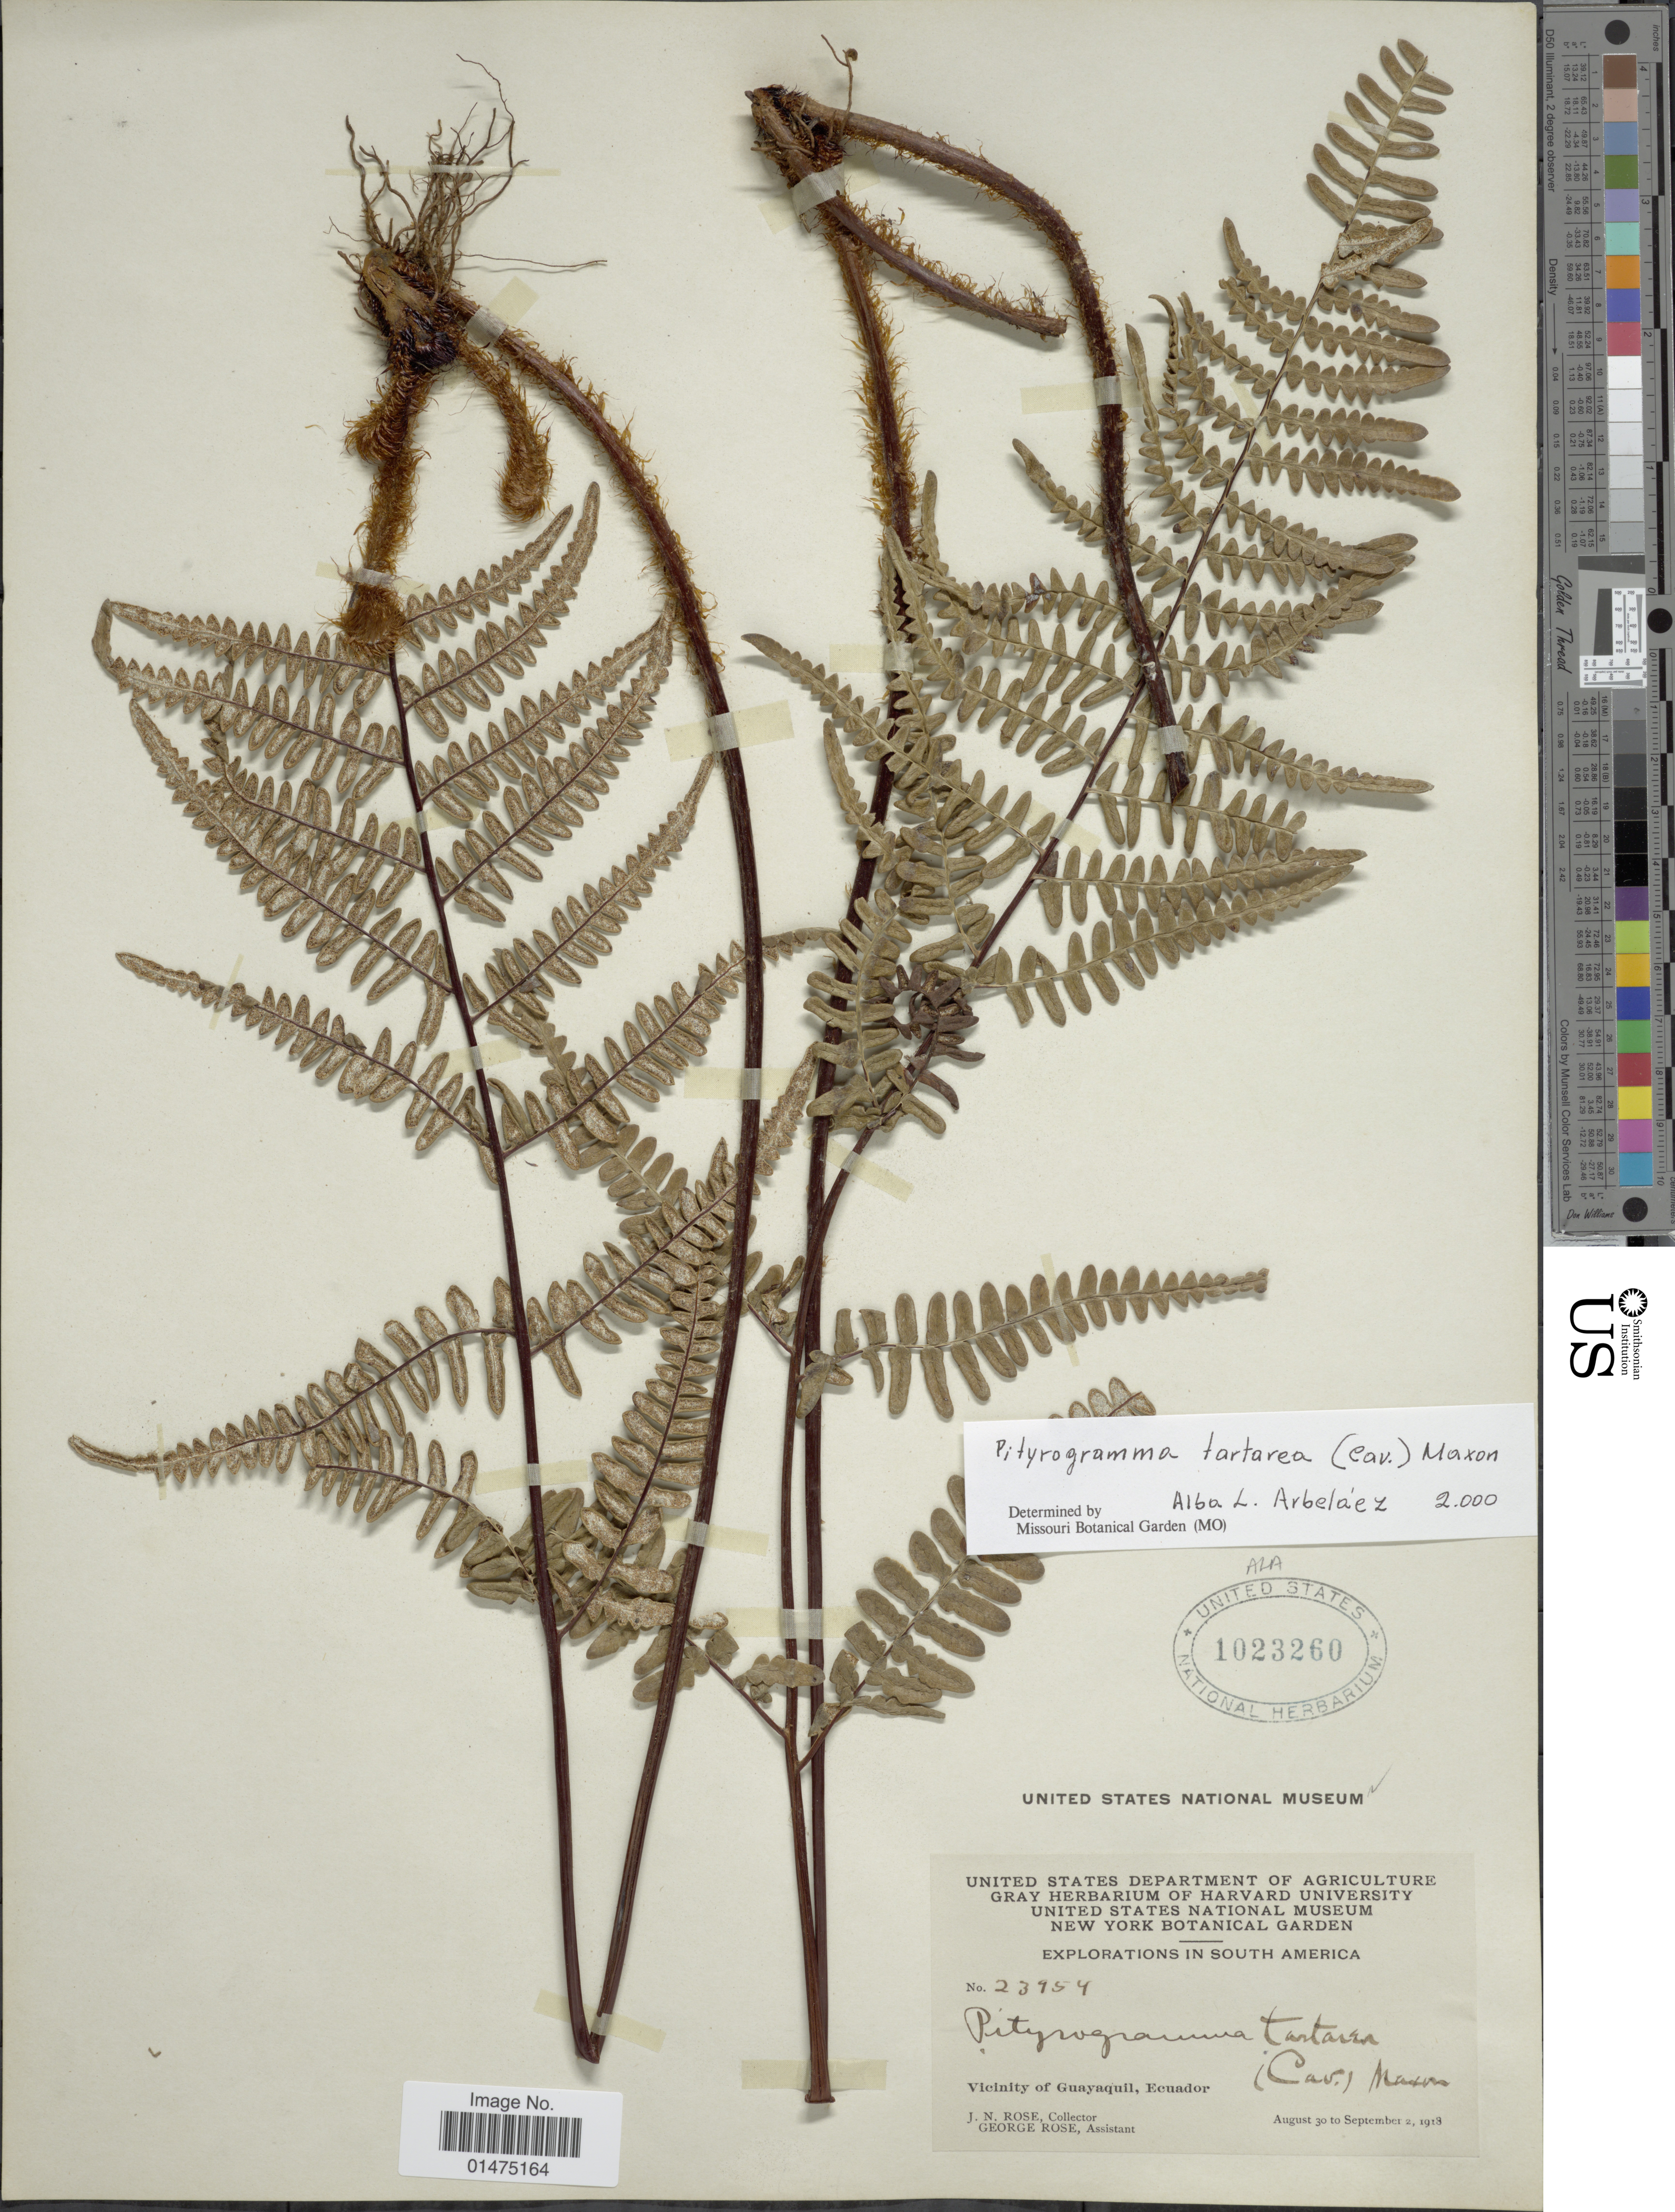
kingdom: Plantae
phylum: Tracheophyta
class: Polypodiopsida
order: Polypodiales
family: Pteridaceae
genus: Pityrogramma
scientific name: Pityrogramma tartarea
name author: (Cav.) Maxon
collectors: J. N. Rose & G. Rose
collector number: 23454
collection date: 1918-08-30/1918-09-02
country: Ecuador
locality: Vicinity of Guayaquil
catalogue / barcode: US 1023260